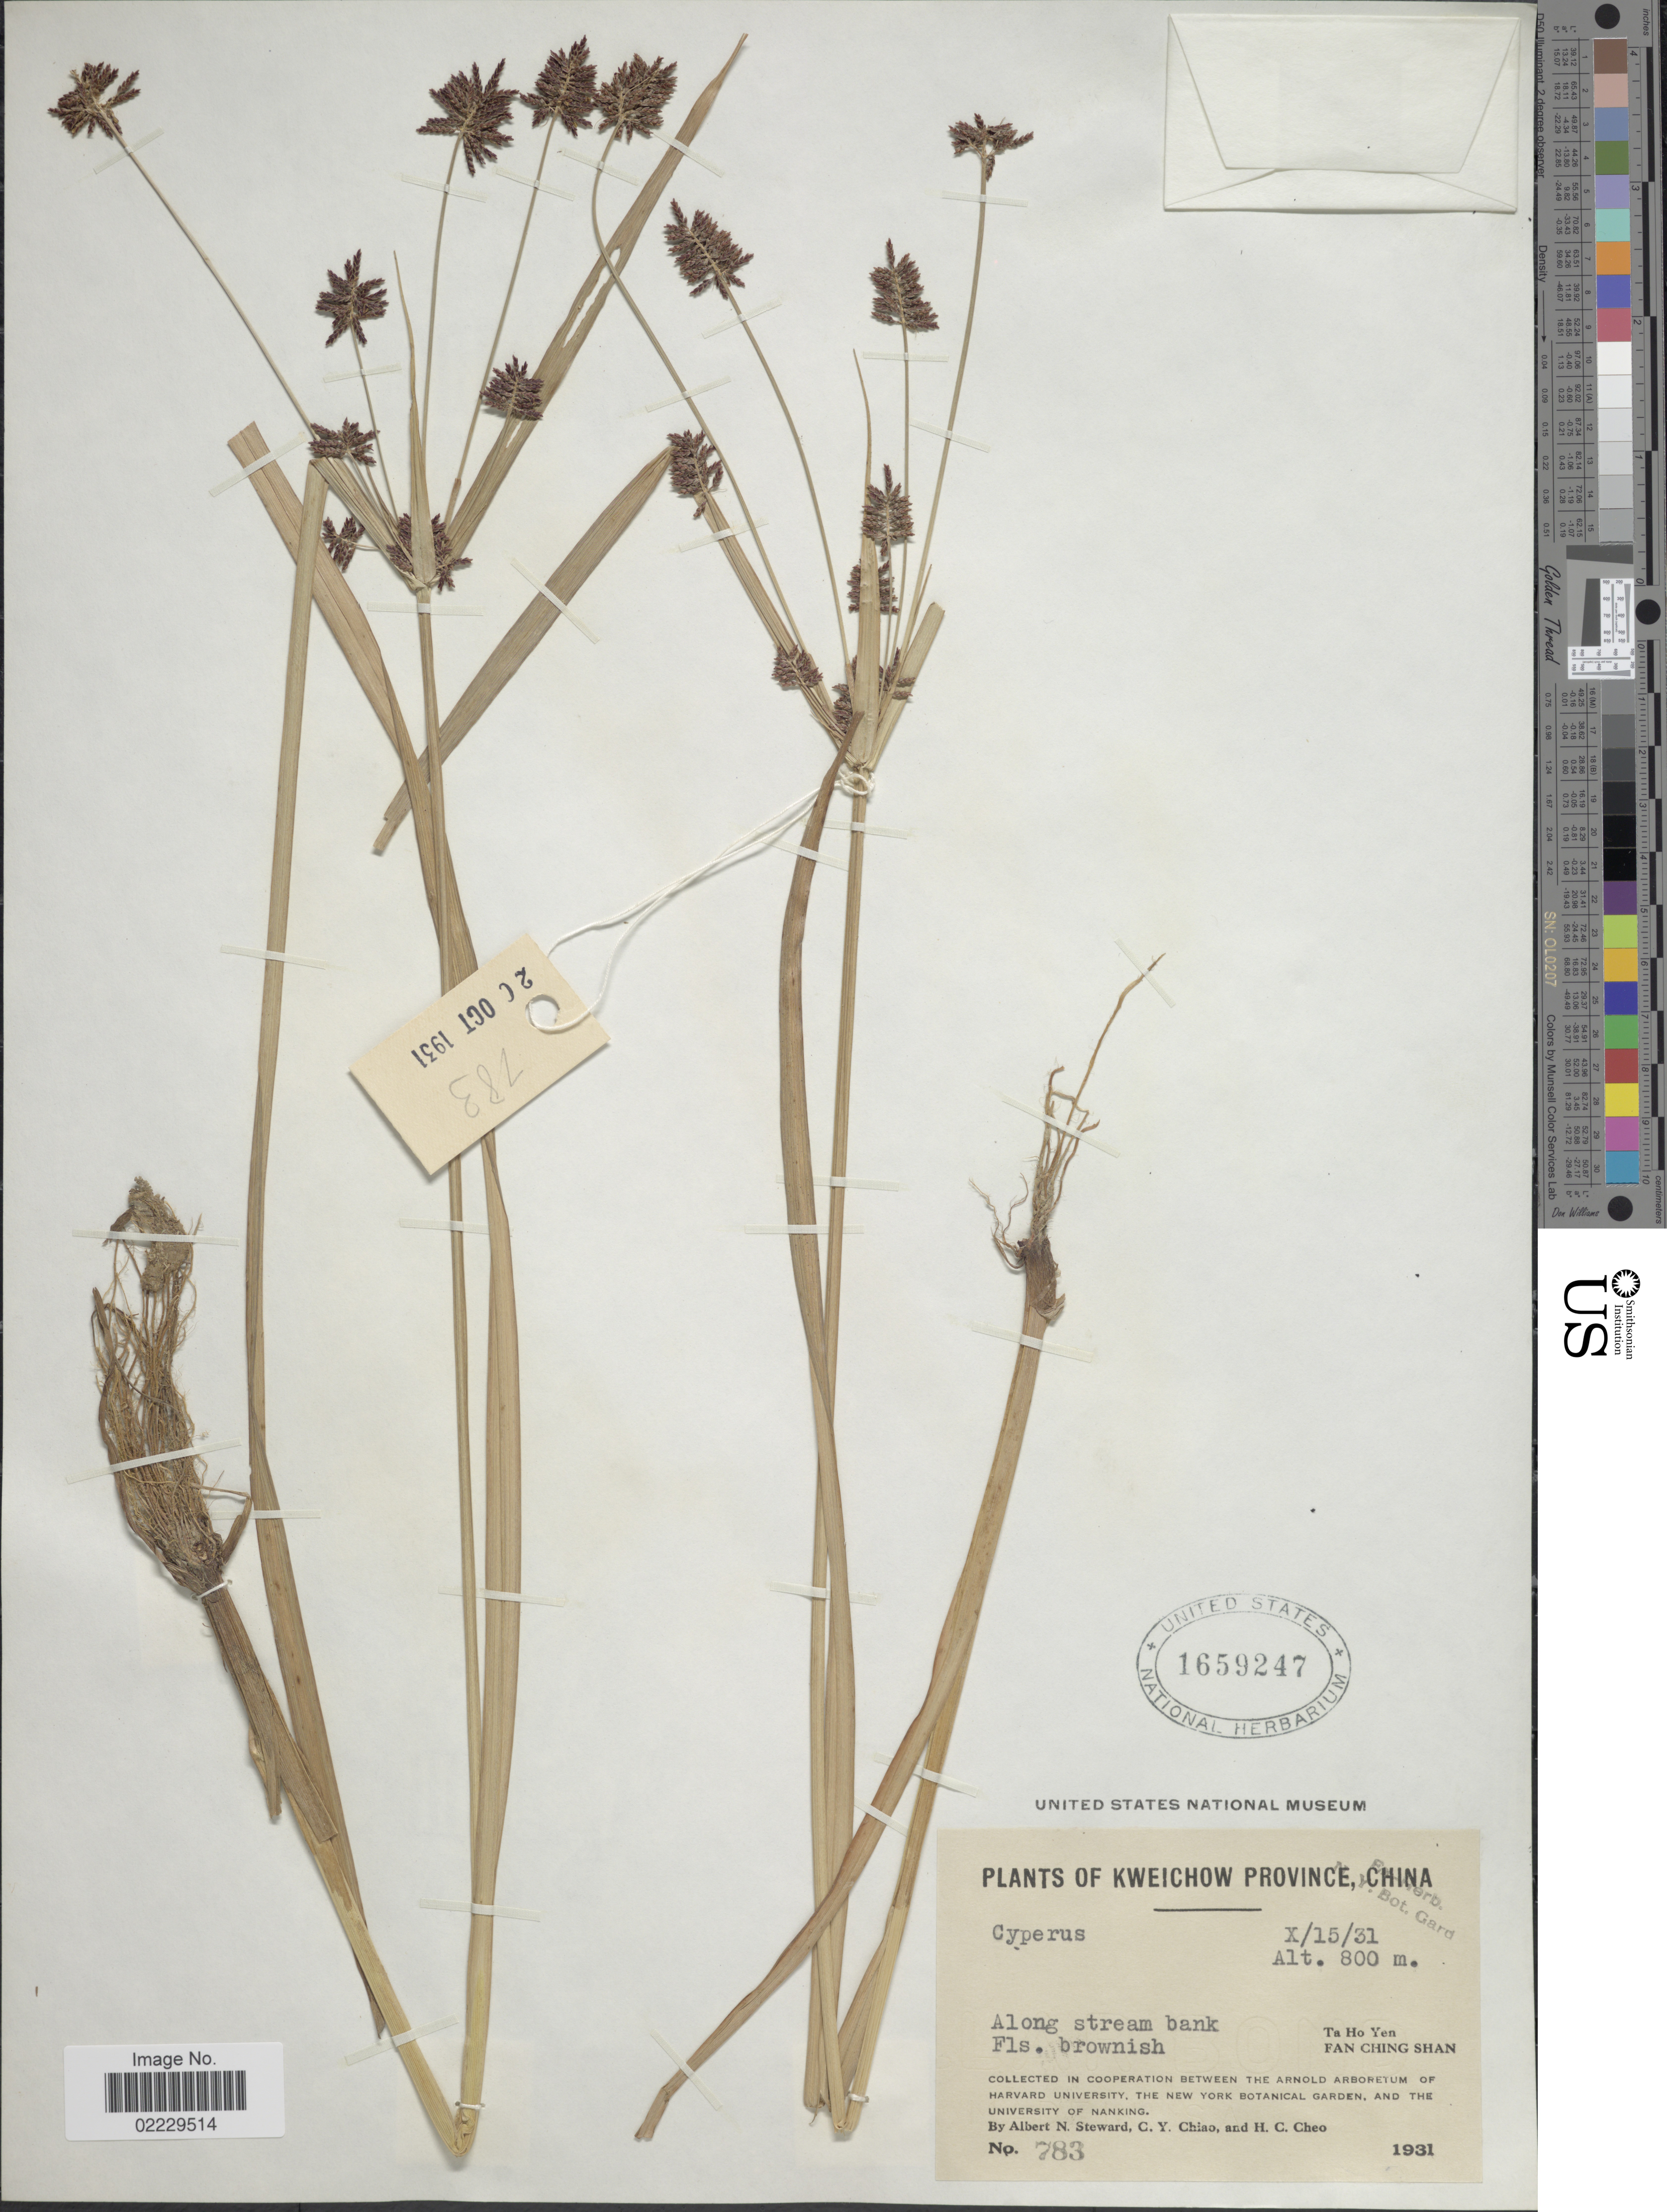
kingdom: Plantae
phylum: Tracheophyta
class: Liliopsida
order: Poales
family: Cyperaceae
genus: Cyperus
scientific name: Cyperus orthostachyus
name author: Franch. & Sav.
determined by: Strong, Mark T., (BOT), Smithsonian Institution - National Museum of Natural History (UNITED STATES)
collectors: A. N. Steward, C. Y. Chiao & H. Cheo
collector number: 783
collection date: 1931-10-15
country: China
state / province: Guizhou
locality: Kweichow Province, Ta Ho Yen, Fan Ching Shan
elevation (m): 800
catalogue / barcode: US 1659247